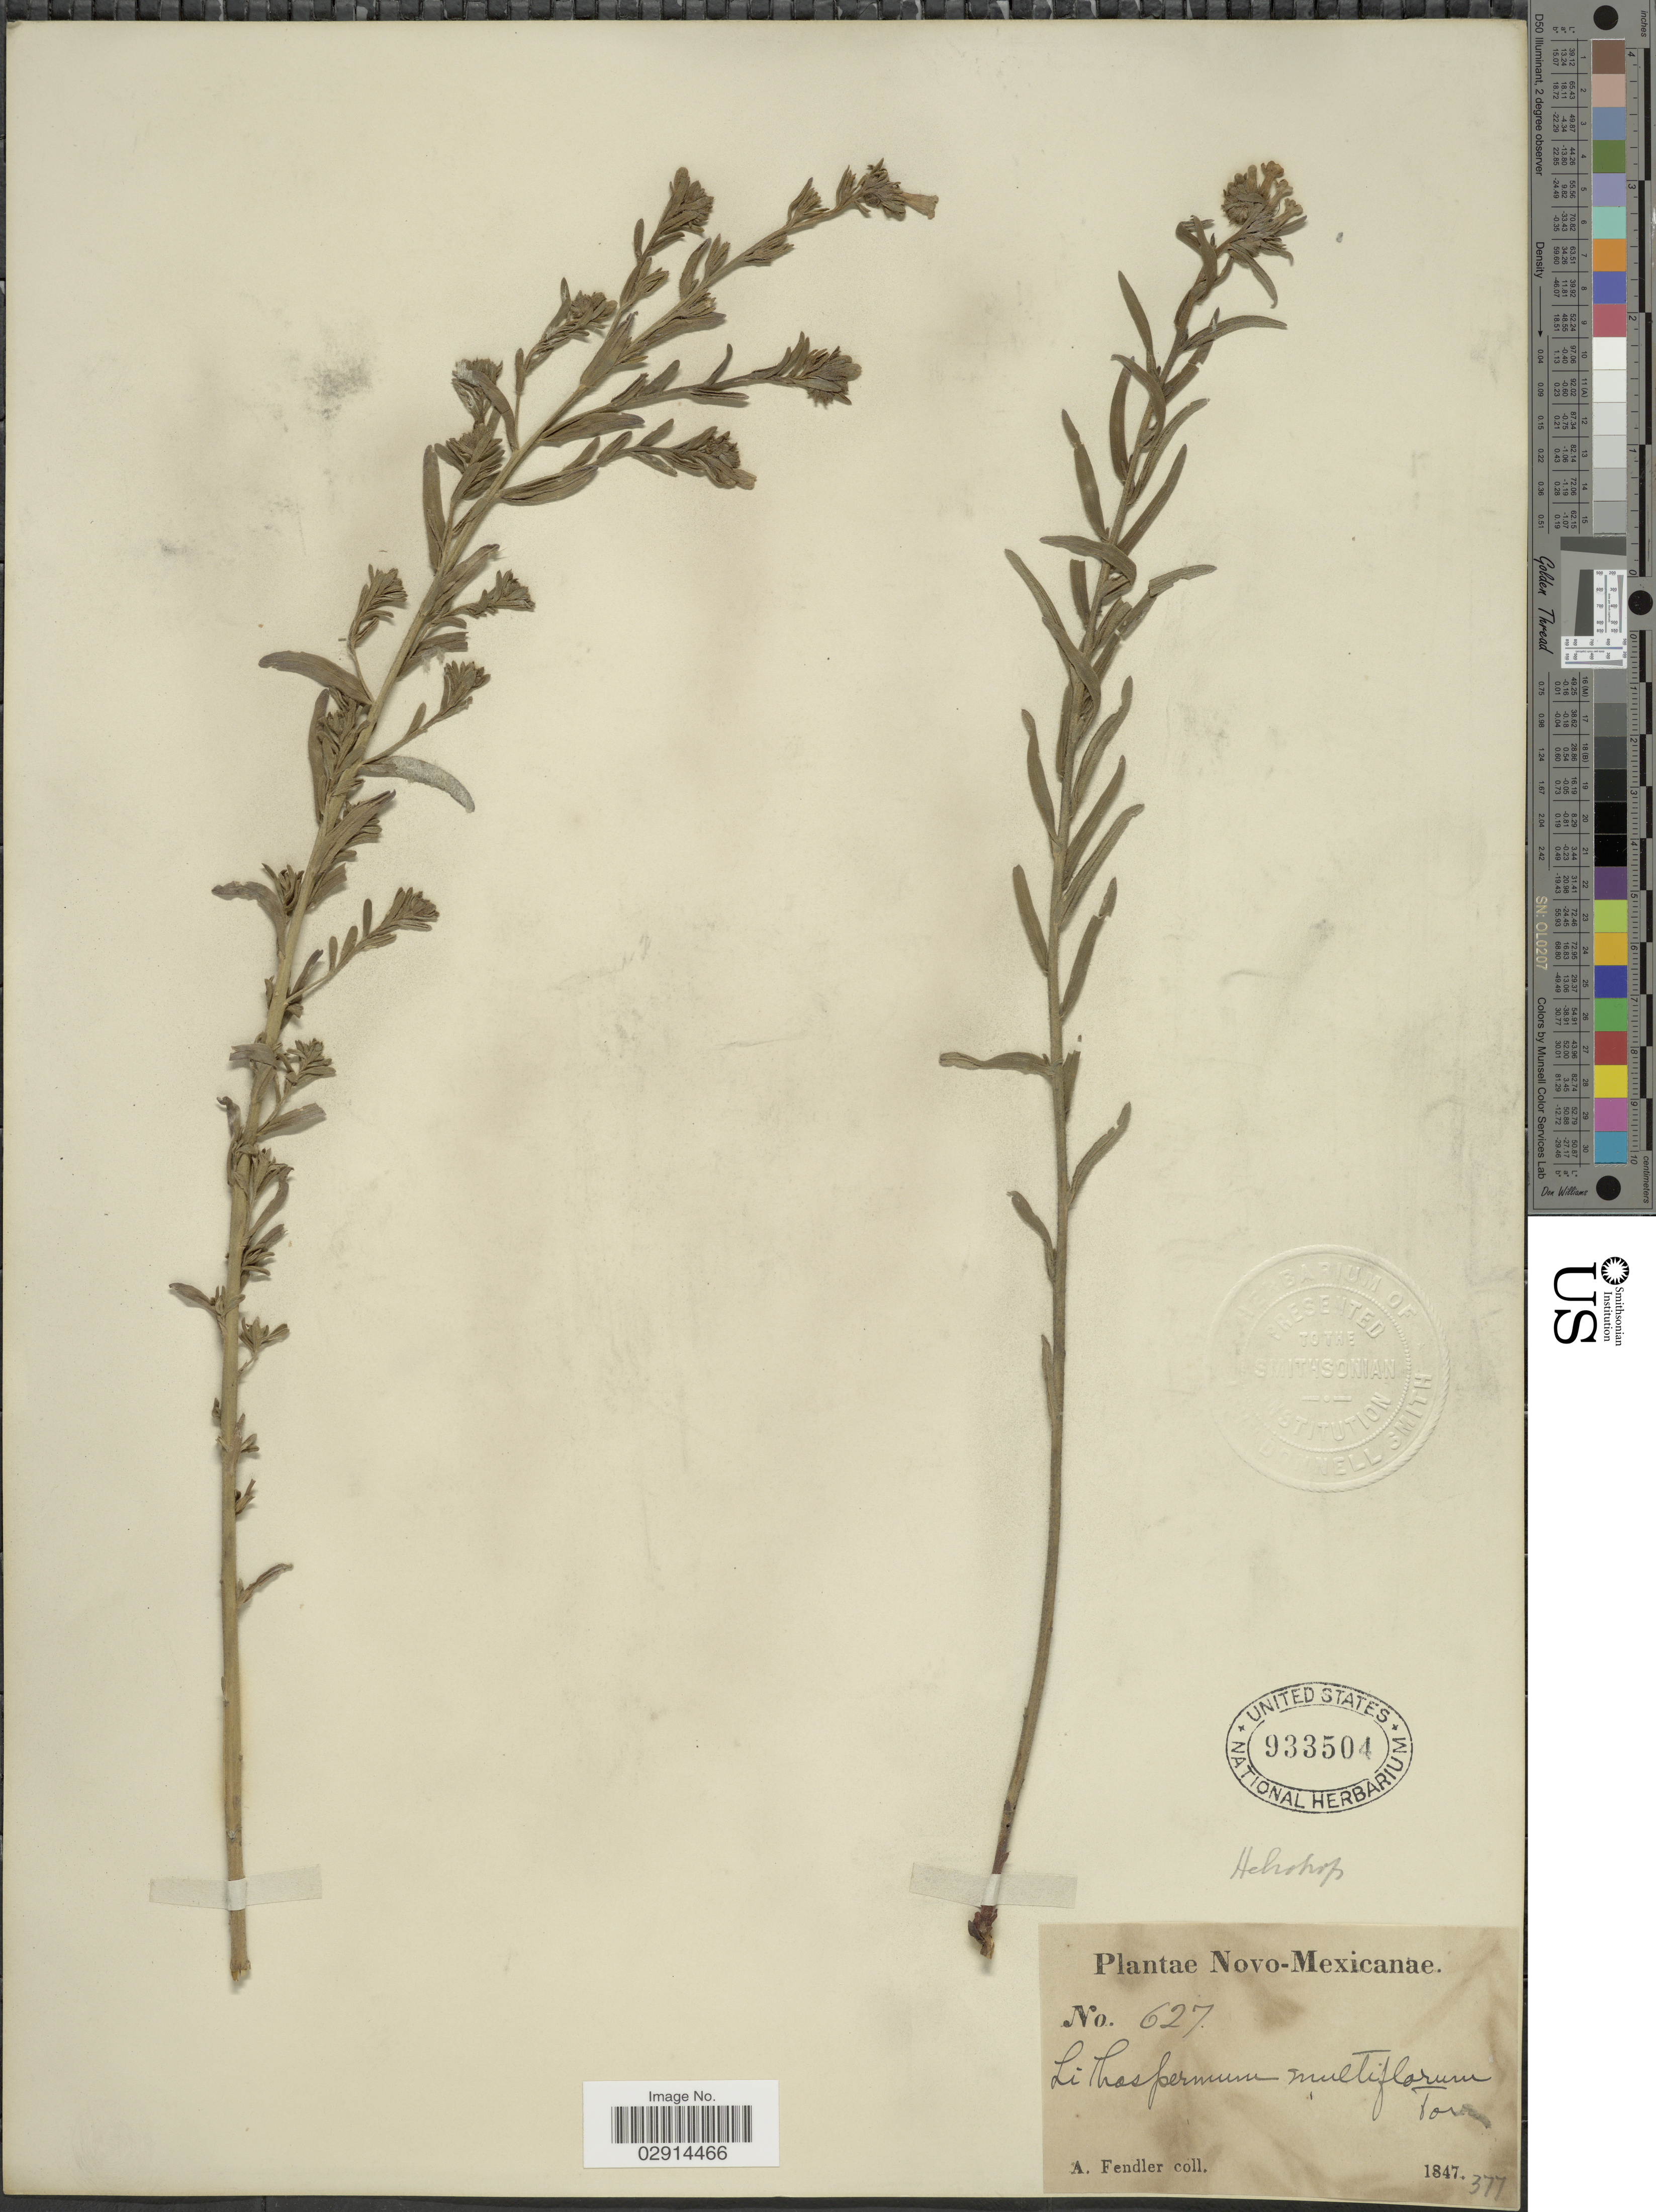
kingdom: Plantae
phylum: Tracheophyta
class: Magnoliopsida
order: Boraginales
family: Boraginaceae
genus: Lithospermum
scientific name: Lithospermum multiflorum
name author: Torr. ex A. Gray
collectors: A. Fendler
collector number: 627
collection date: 1847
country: United States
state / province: New Mexico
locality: Novo-Mexicanae.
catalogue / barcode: US 933504